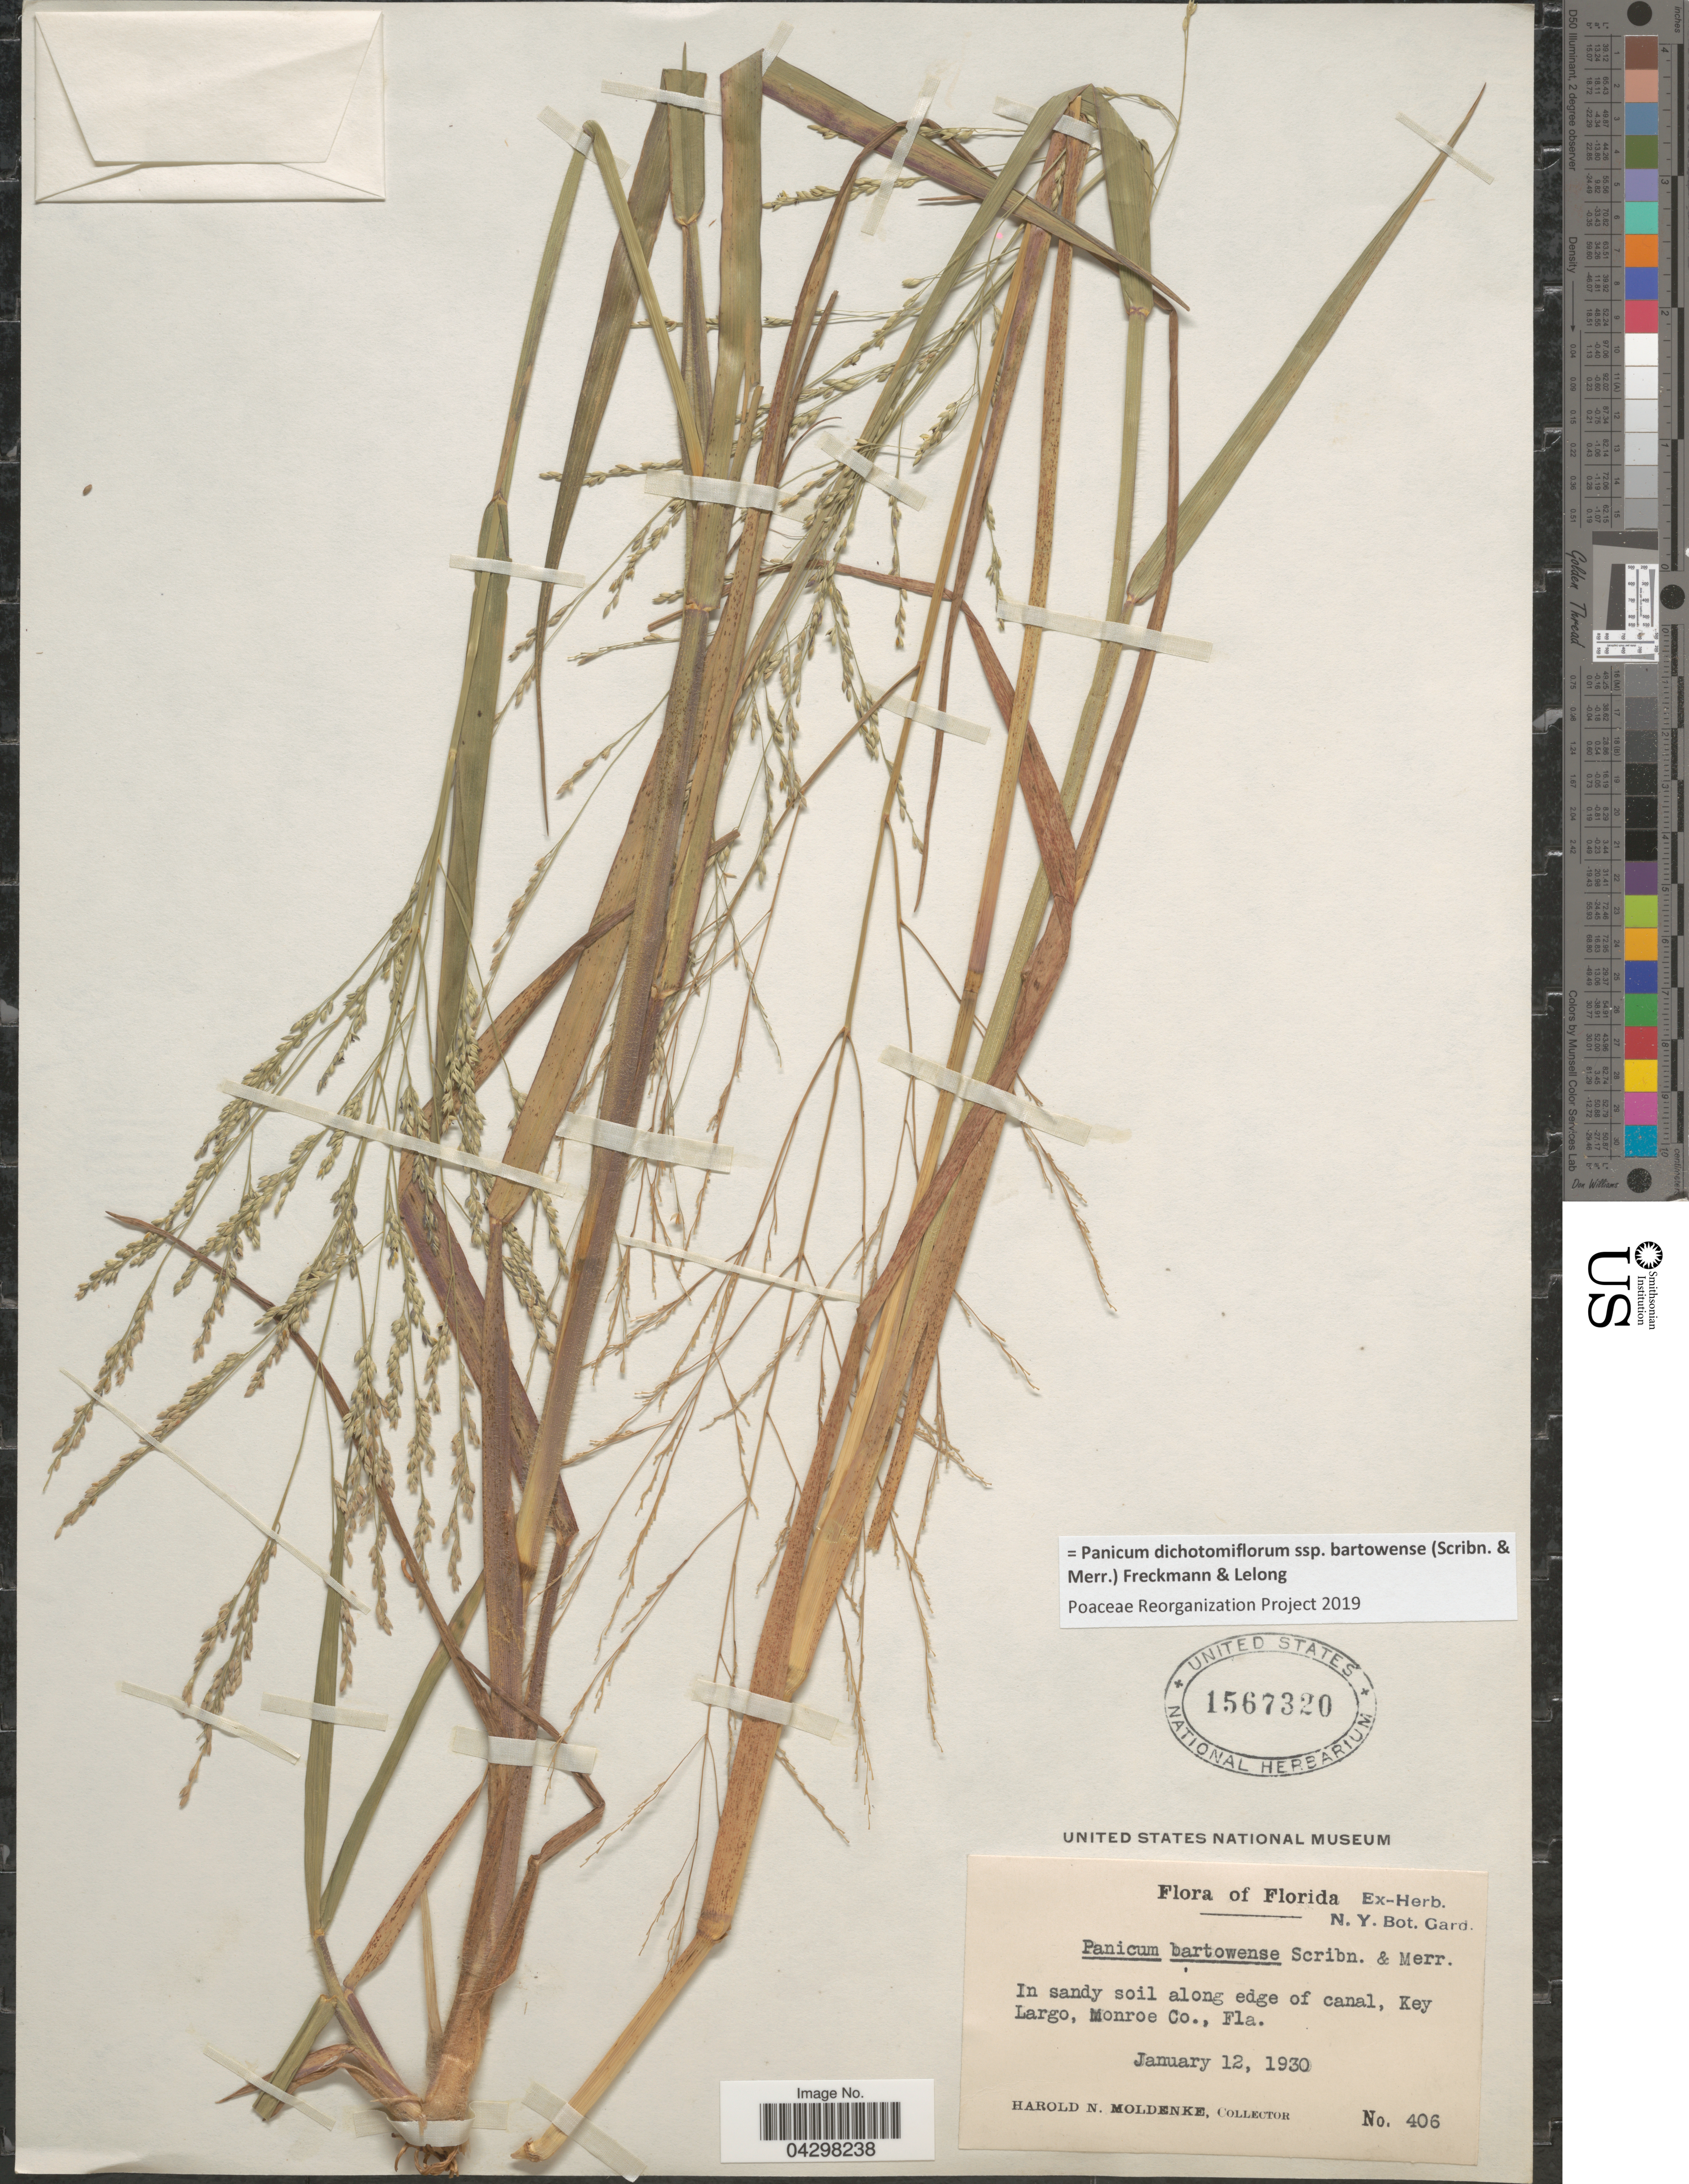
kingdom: Plantae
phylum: Tracheophyta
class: Liliopsida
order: Poales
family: Poaceae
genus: Panicum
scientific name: Panicum dichotomiflorum subsp. bartowense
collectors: H. N. Moldenke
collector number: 406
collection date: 1930-01-12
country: United States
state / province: Florida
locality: In sandy soil along edge of canal, Key Largo, Monroe Co.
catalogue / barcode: US 1567320